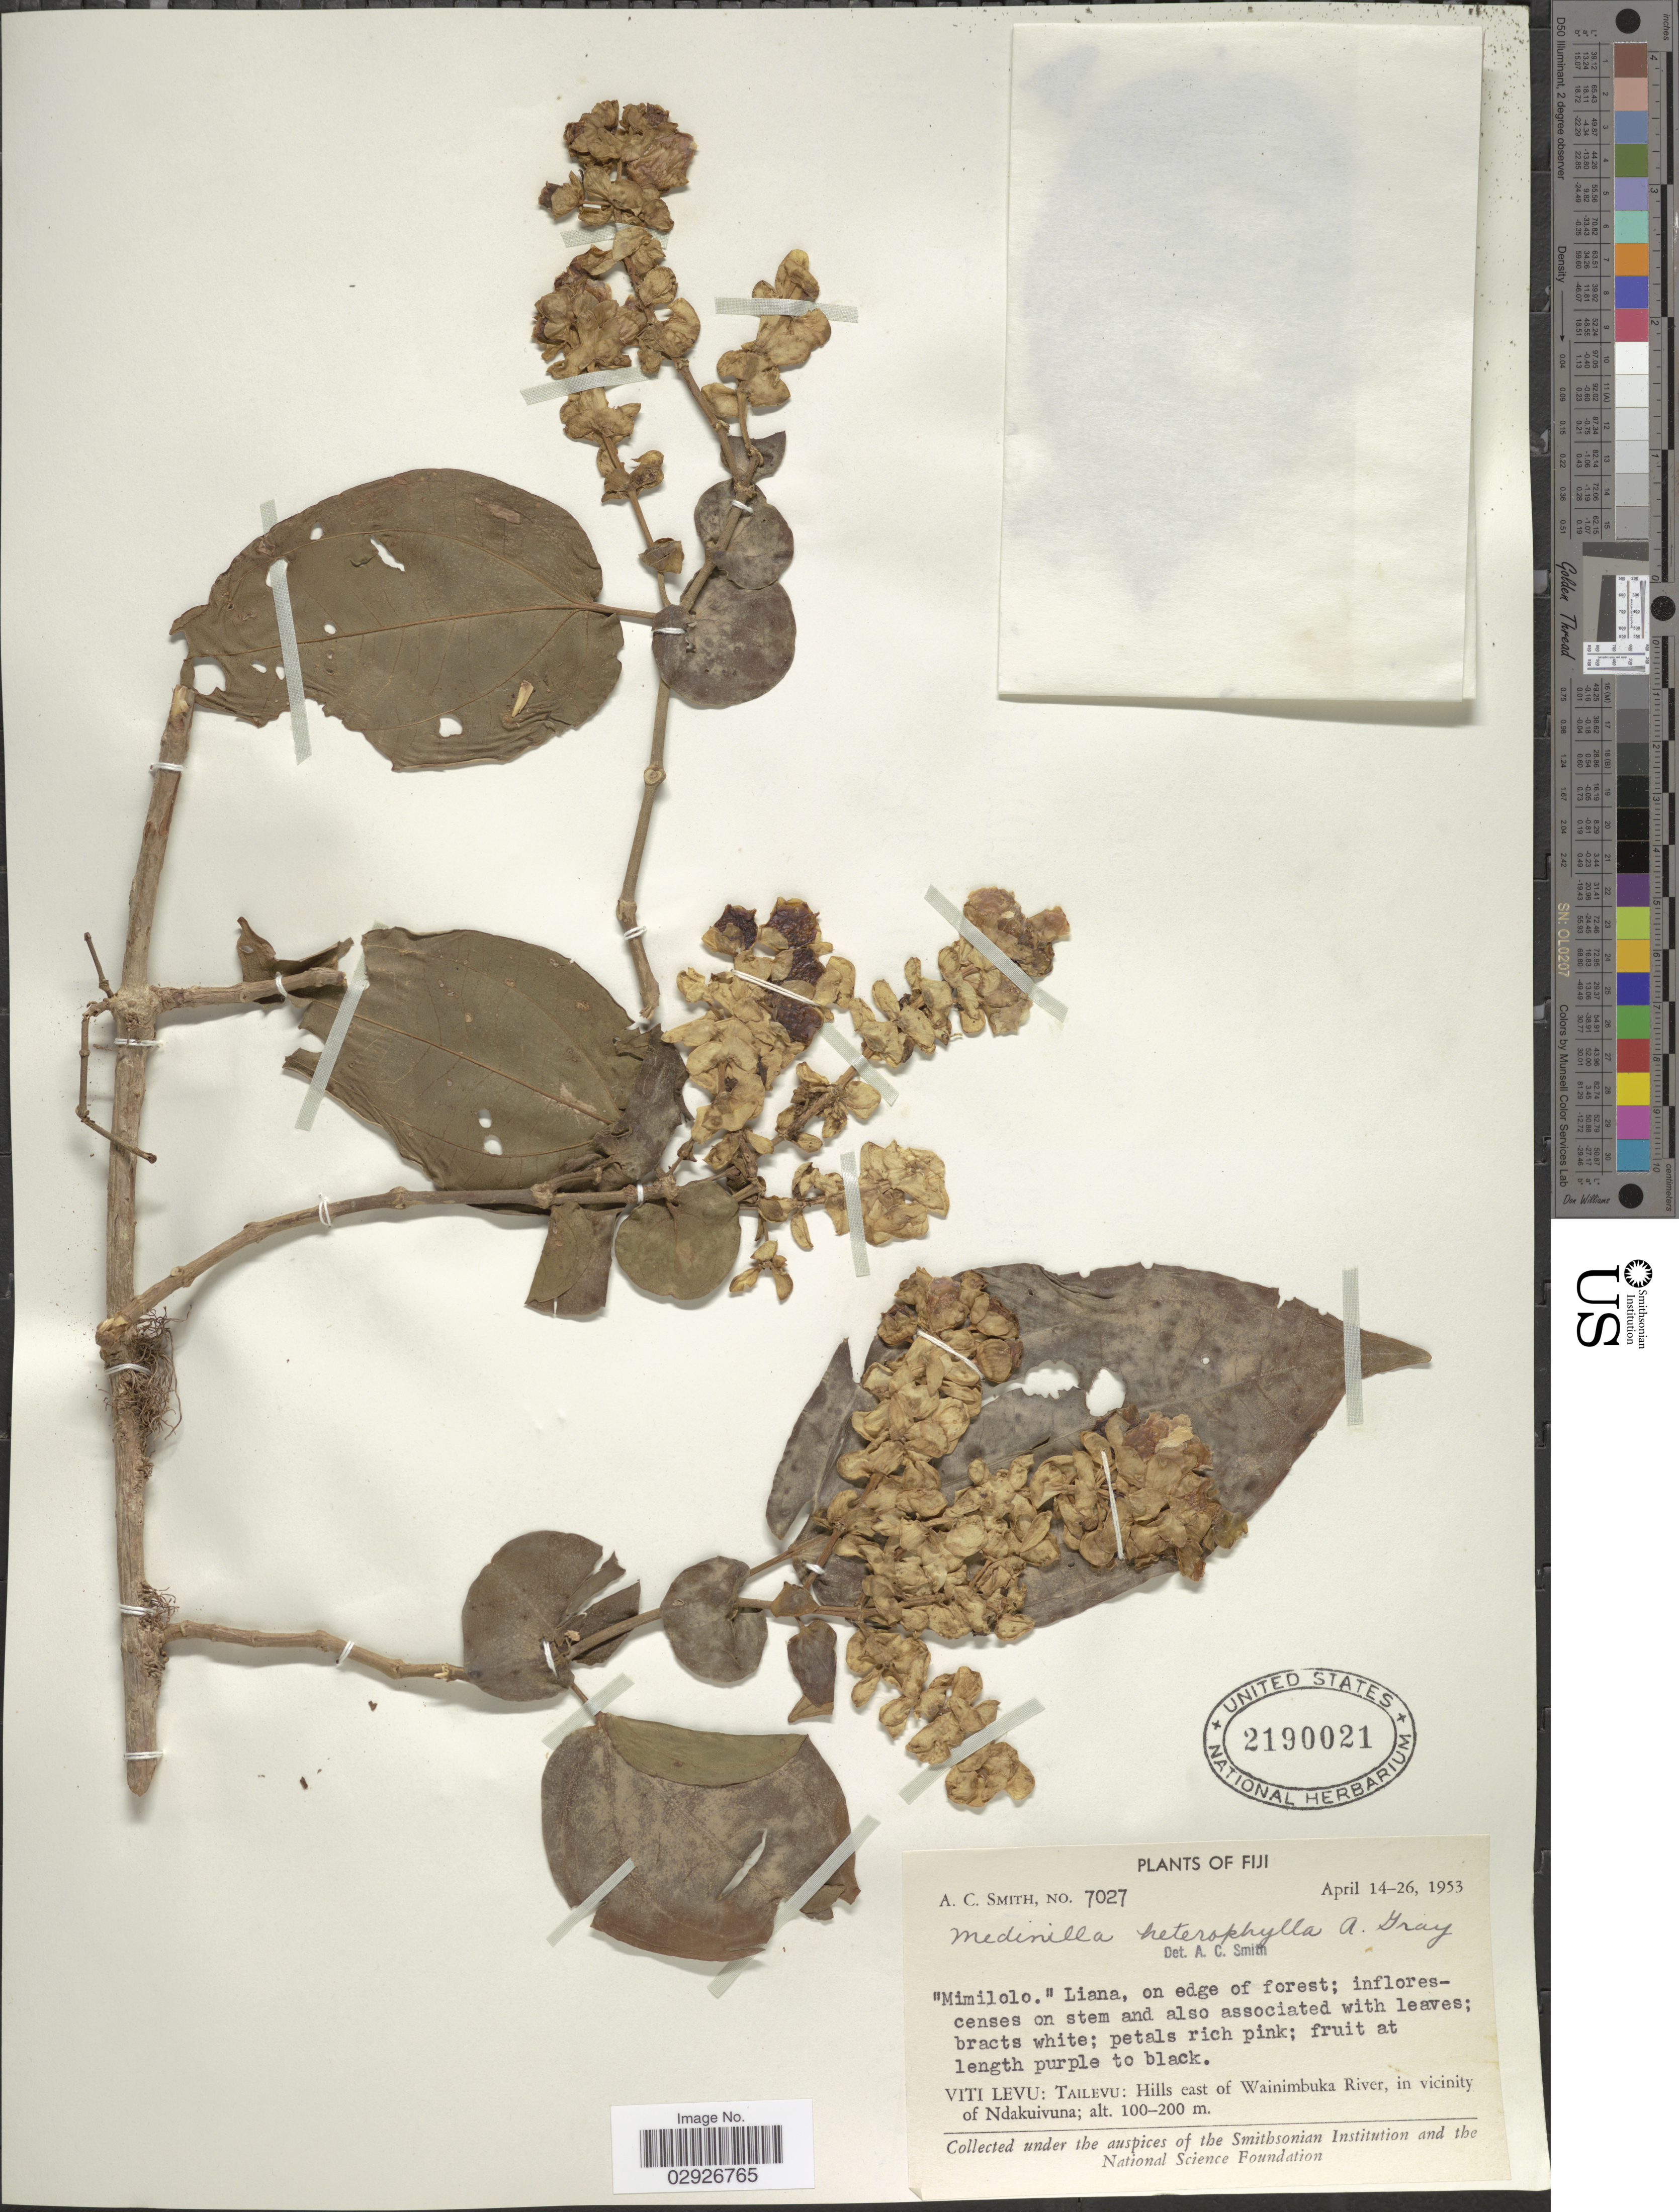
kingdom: Plantae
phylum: Tracheophyta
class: Magnoliopsida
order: Myrtales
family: Melastomataceae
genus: Medinilla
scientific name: Medinilla heterophylla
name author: A. Gray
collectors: A. C. Smith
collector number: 7027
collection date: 1953-04-14/1953-04-26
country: Fiji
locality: Viti Levu: Tailevu: Hills east of Wainimbuka River, in vicinity of Ndakuivuna.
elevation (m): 100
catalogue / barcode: US 2190021